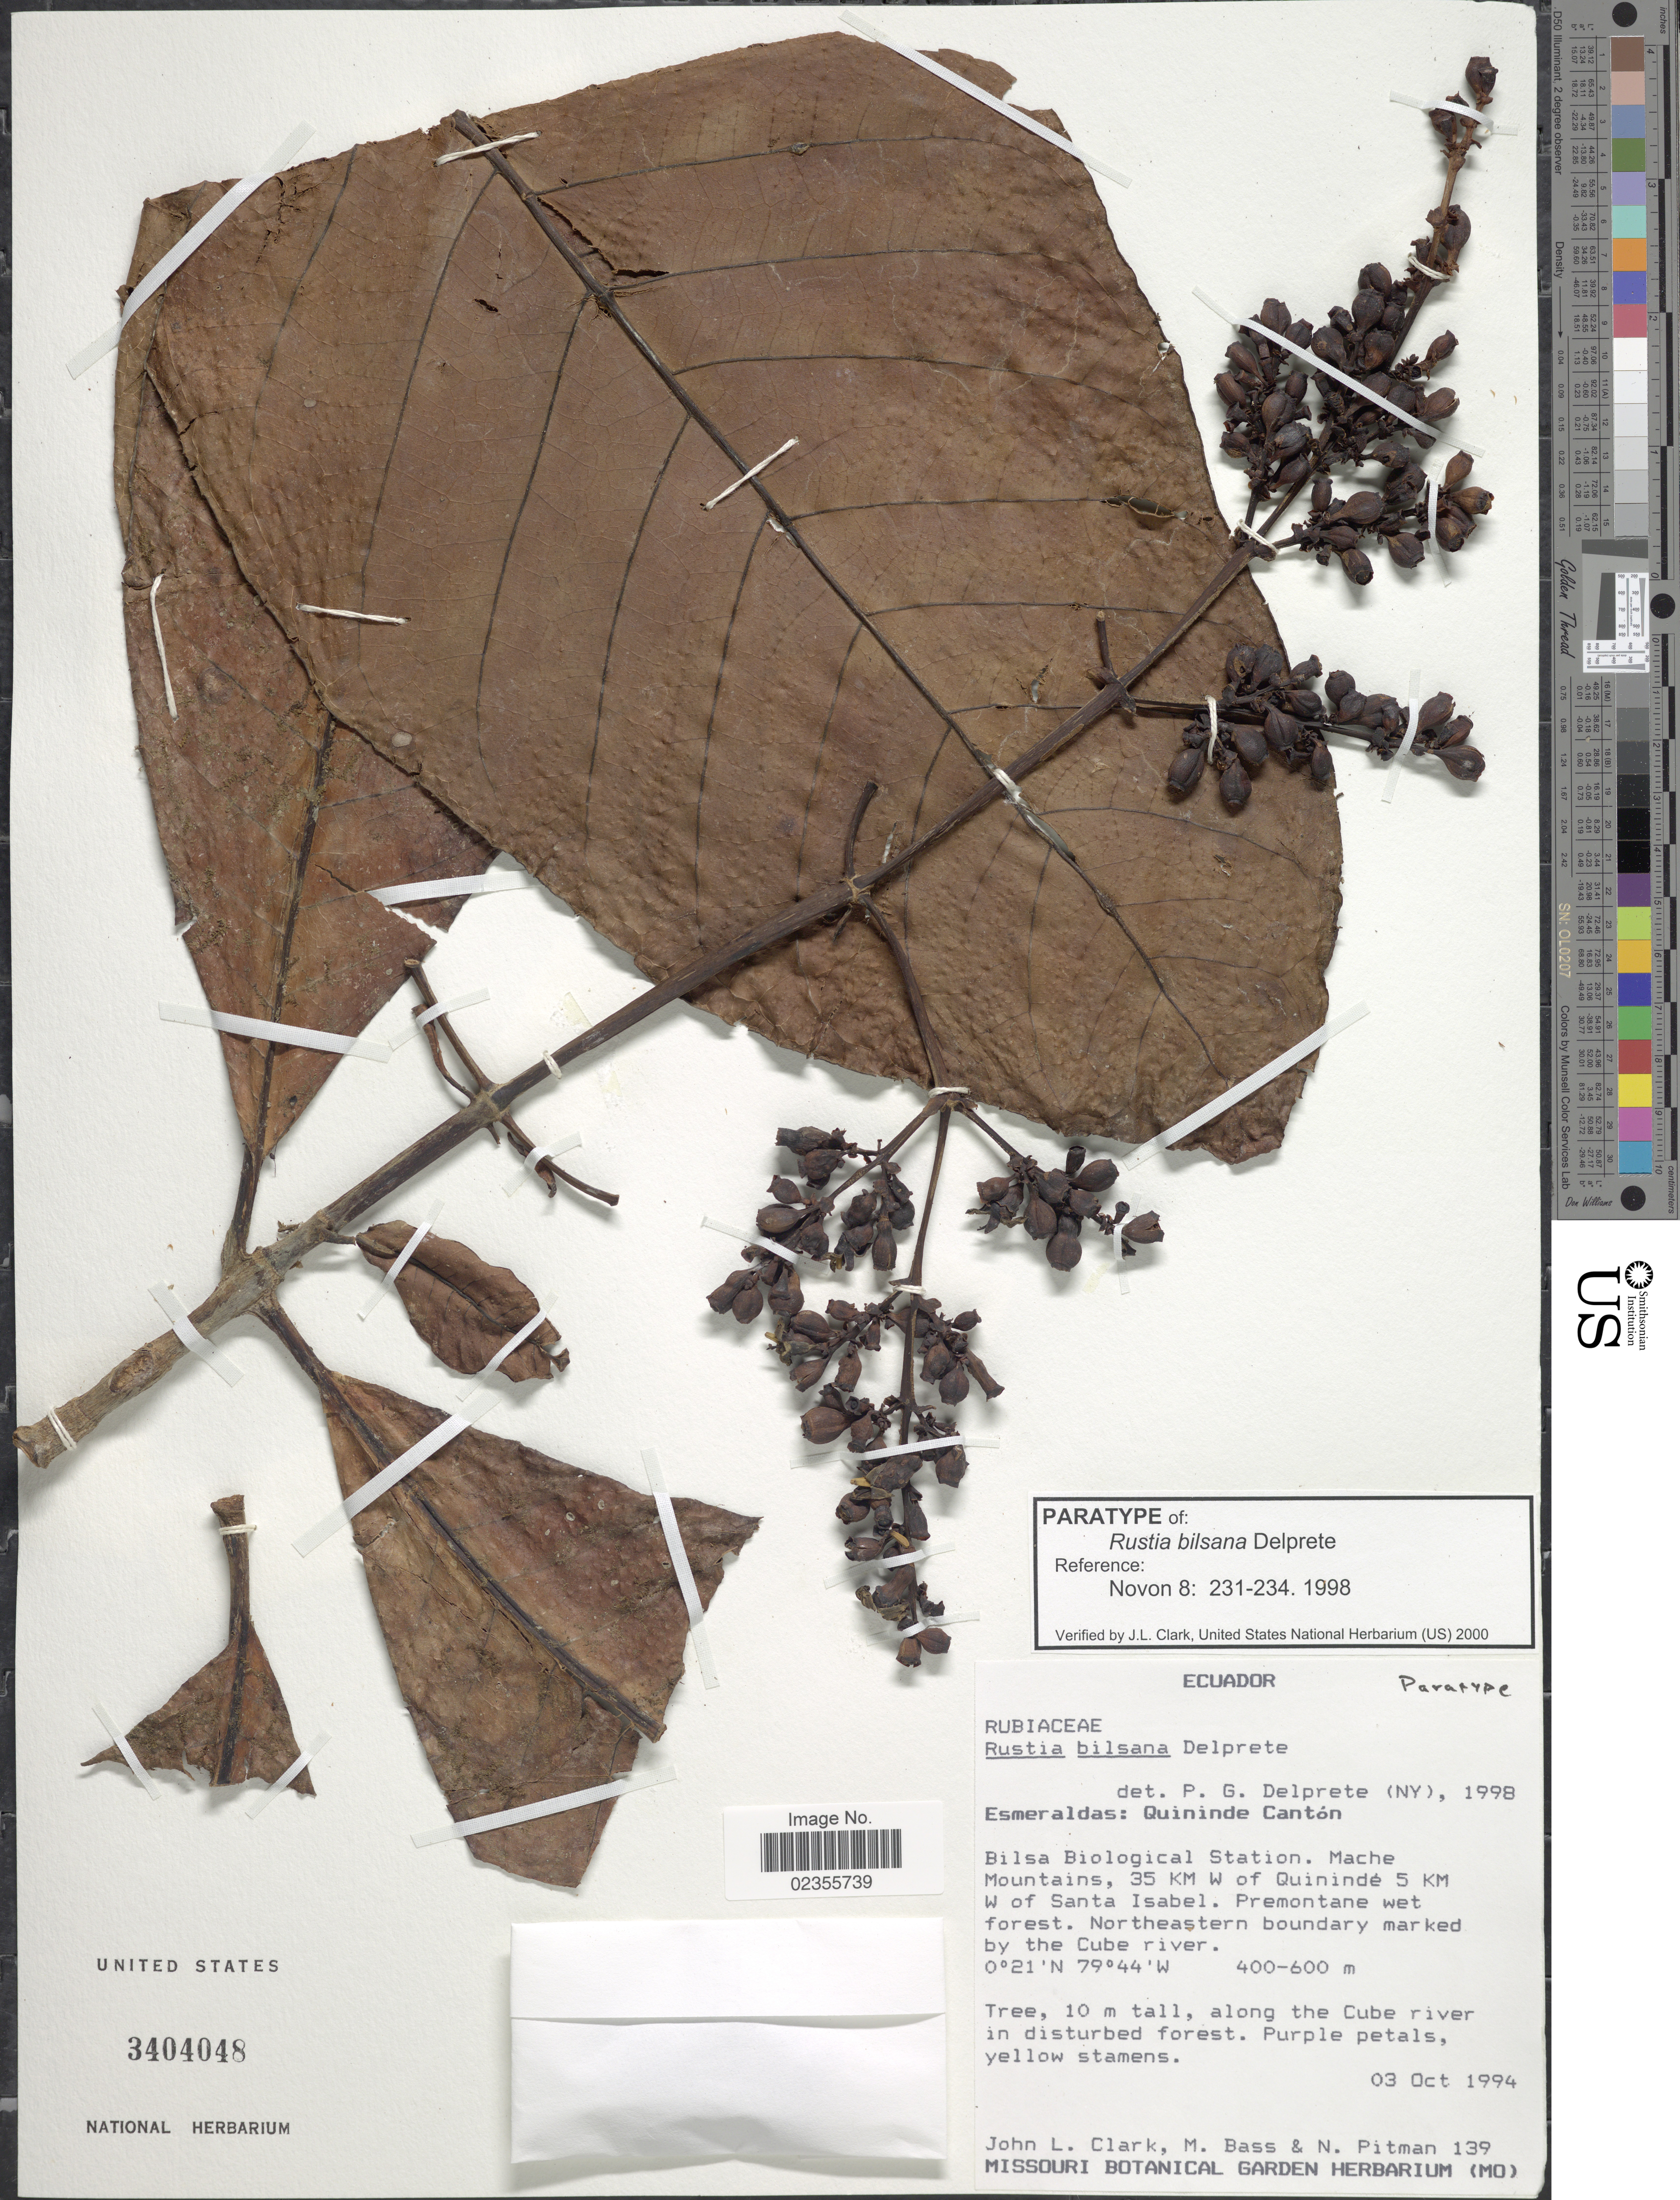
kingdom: Plantae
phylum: Tracheophyta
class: Magnoliopsida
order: Gentianales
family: Rubiaceae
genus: Rustia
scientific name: Rustia bilsana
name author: Delprete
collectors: J. L. Clark, M. Bass & N. Pitman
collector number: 139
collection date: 1994-10-03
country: Ecuador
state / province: Esmeraldas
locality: Quininde Canton, Bilsa Biological Station, Mache Mountains, 35 KM W of Quininde 5 KM W of Santa Isabel, northeastern boundary marked by the Cube river.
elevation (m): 400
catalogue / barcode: US 3404048